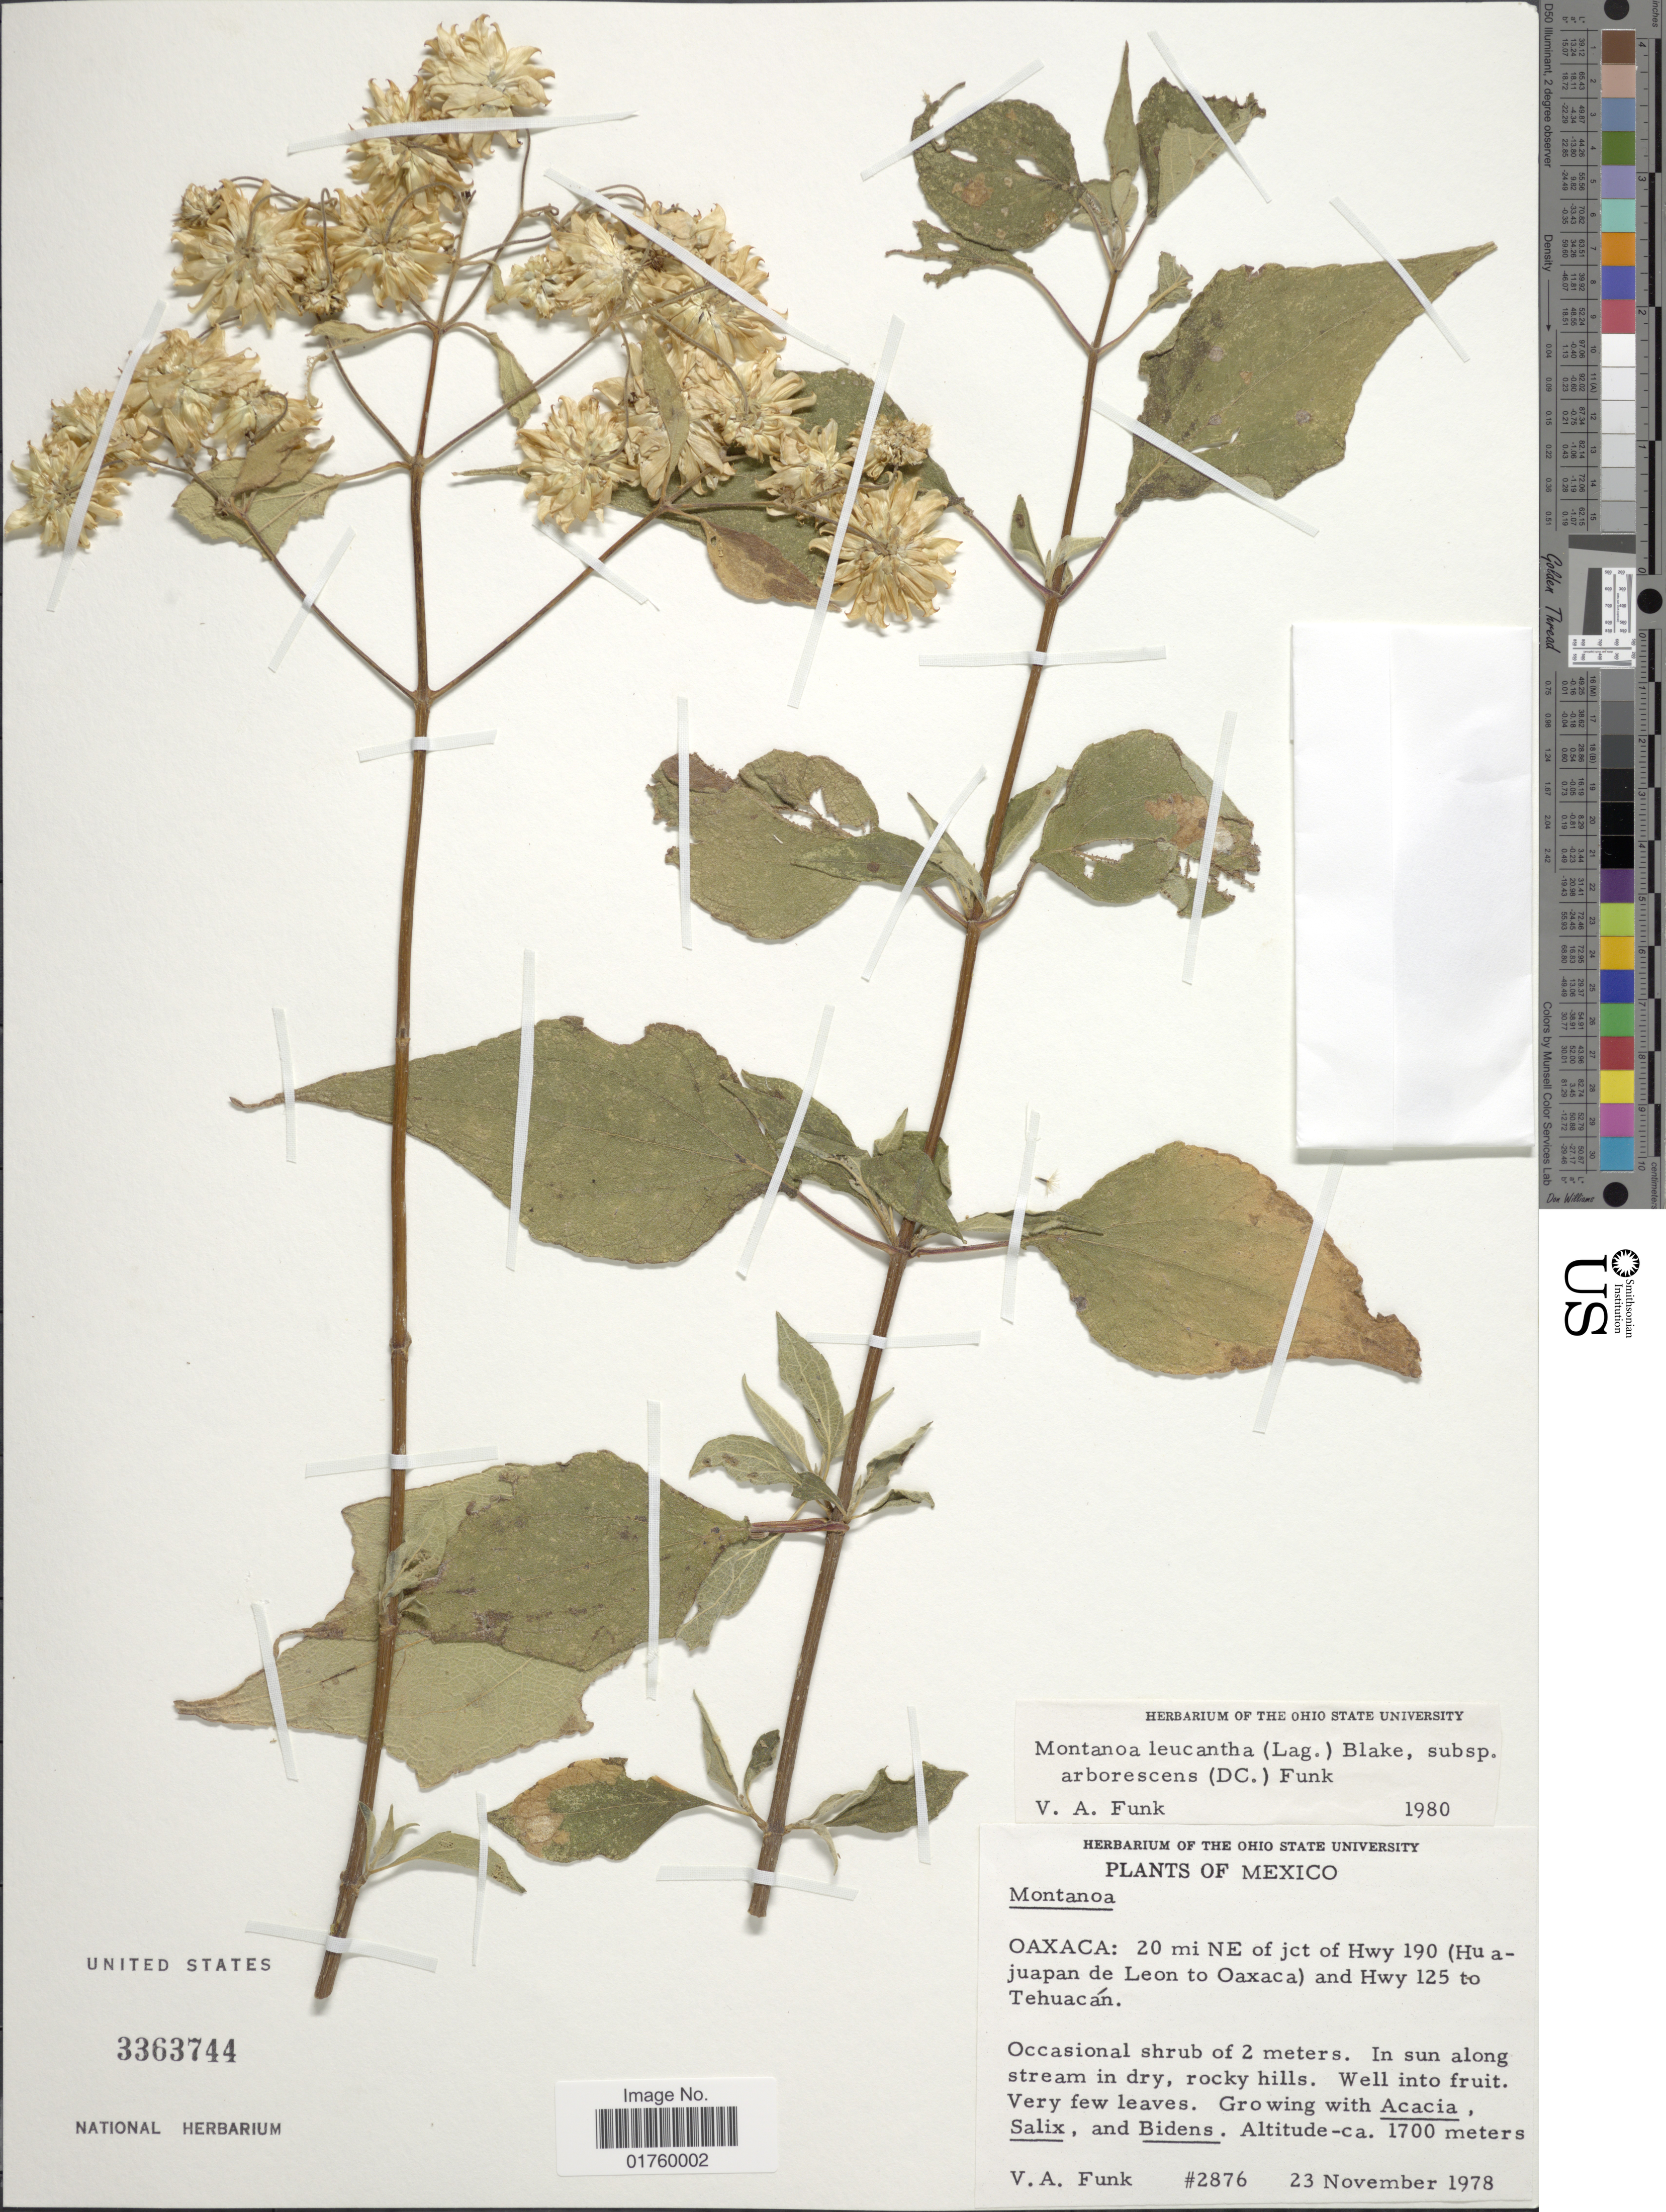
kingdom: Plantae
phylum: Tracheophyta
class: Magnoliopsida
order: Asterales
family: Asteraceae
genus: Montanoa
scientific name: Montanoa leucantha subsp. arborescens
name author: (DC.) V.A. Funk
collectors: V. Funk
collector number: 2876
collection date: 1978-11-23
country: Mexico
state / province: Oaxaca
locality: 20 mi NE of jct of Hwy 190 (Huajuapan de Leon to Oaxaca) and Hwy 125 to Tehuacan, in sun along stream in dry, rocky hills.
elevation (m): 1700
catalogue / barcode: US 3363744